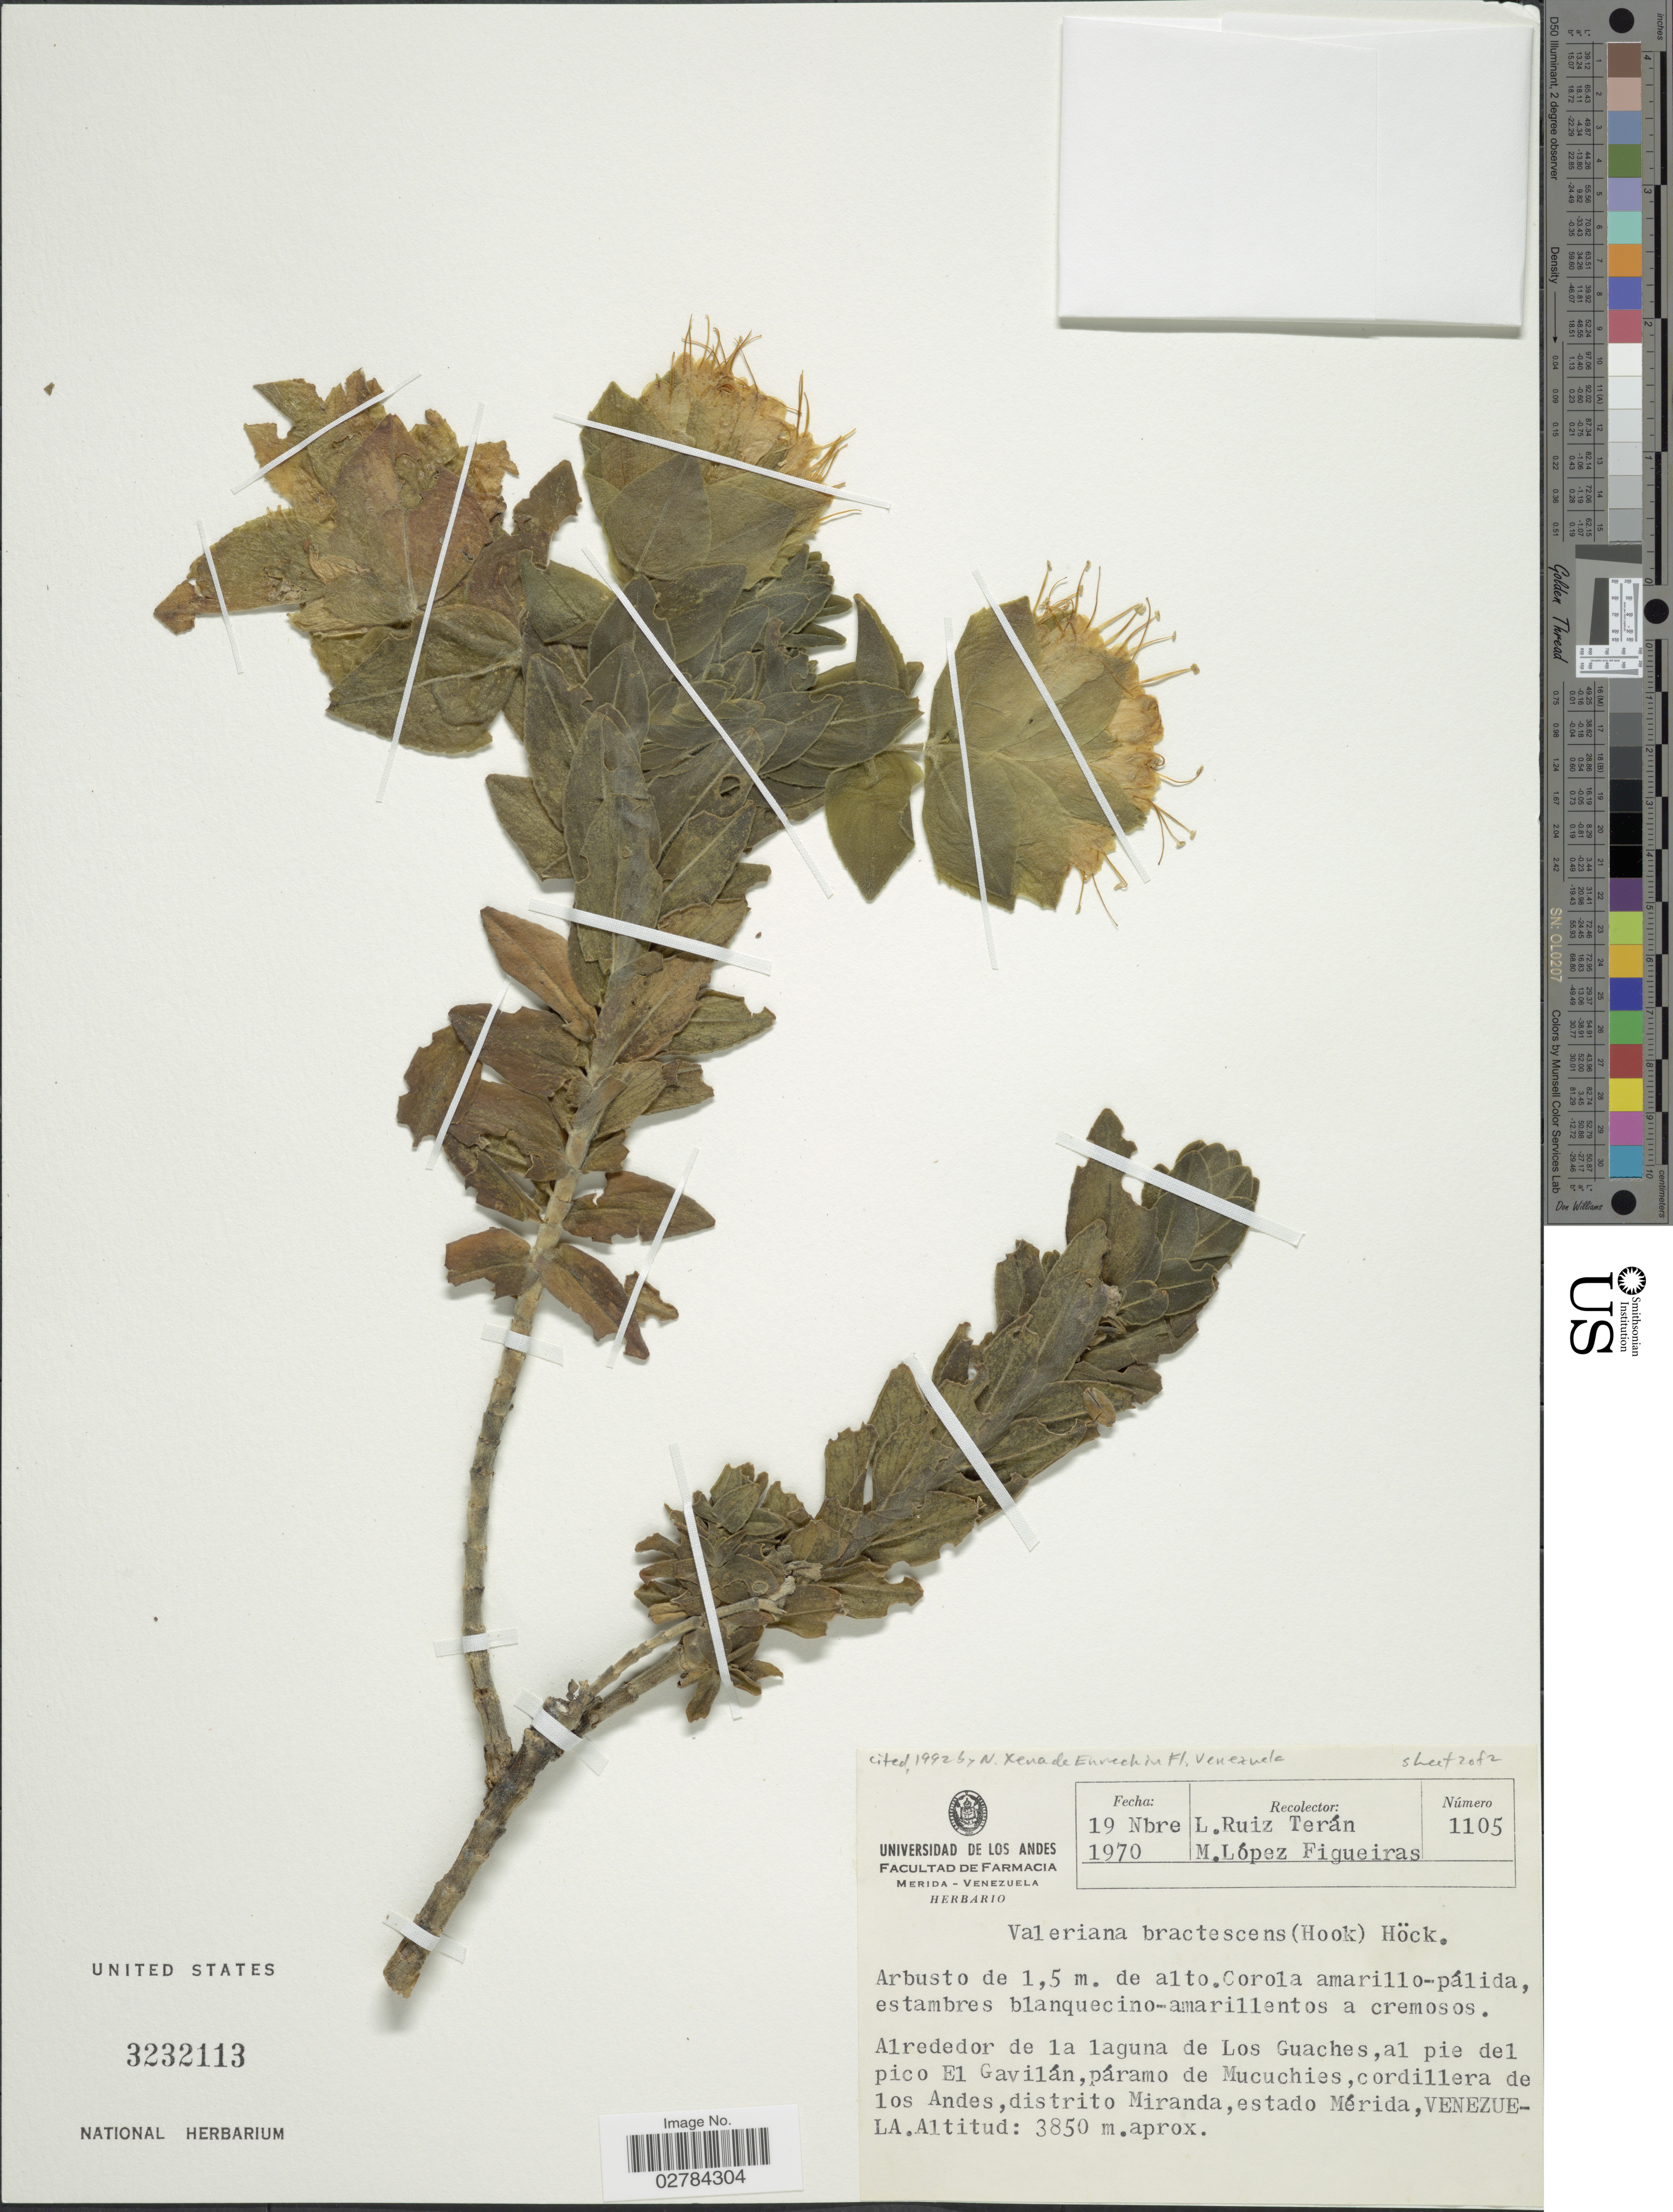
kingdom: Plantae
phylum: Tracheophyta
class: Magnoliopsida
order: Dipsacales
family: Caprifoliaceae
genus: Valeriana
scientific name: Valeriana bractescens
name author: Höck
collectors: L. E. Ruíz-Terán & M. López Figueiras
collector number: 1105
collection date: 1970-11-19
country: Venezuela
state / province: Mérida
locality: Alrededor de la laguna de Los Guaches, al pie del pico El Gavilán, páramo de Mucuchies, cordillera de los Andes, distrito Miranda, estado Mérida.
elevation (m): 3850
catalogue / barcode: US 3232113